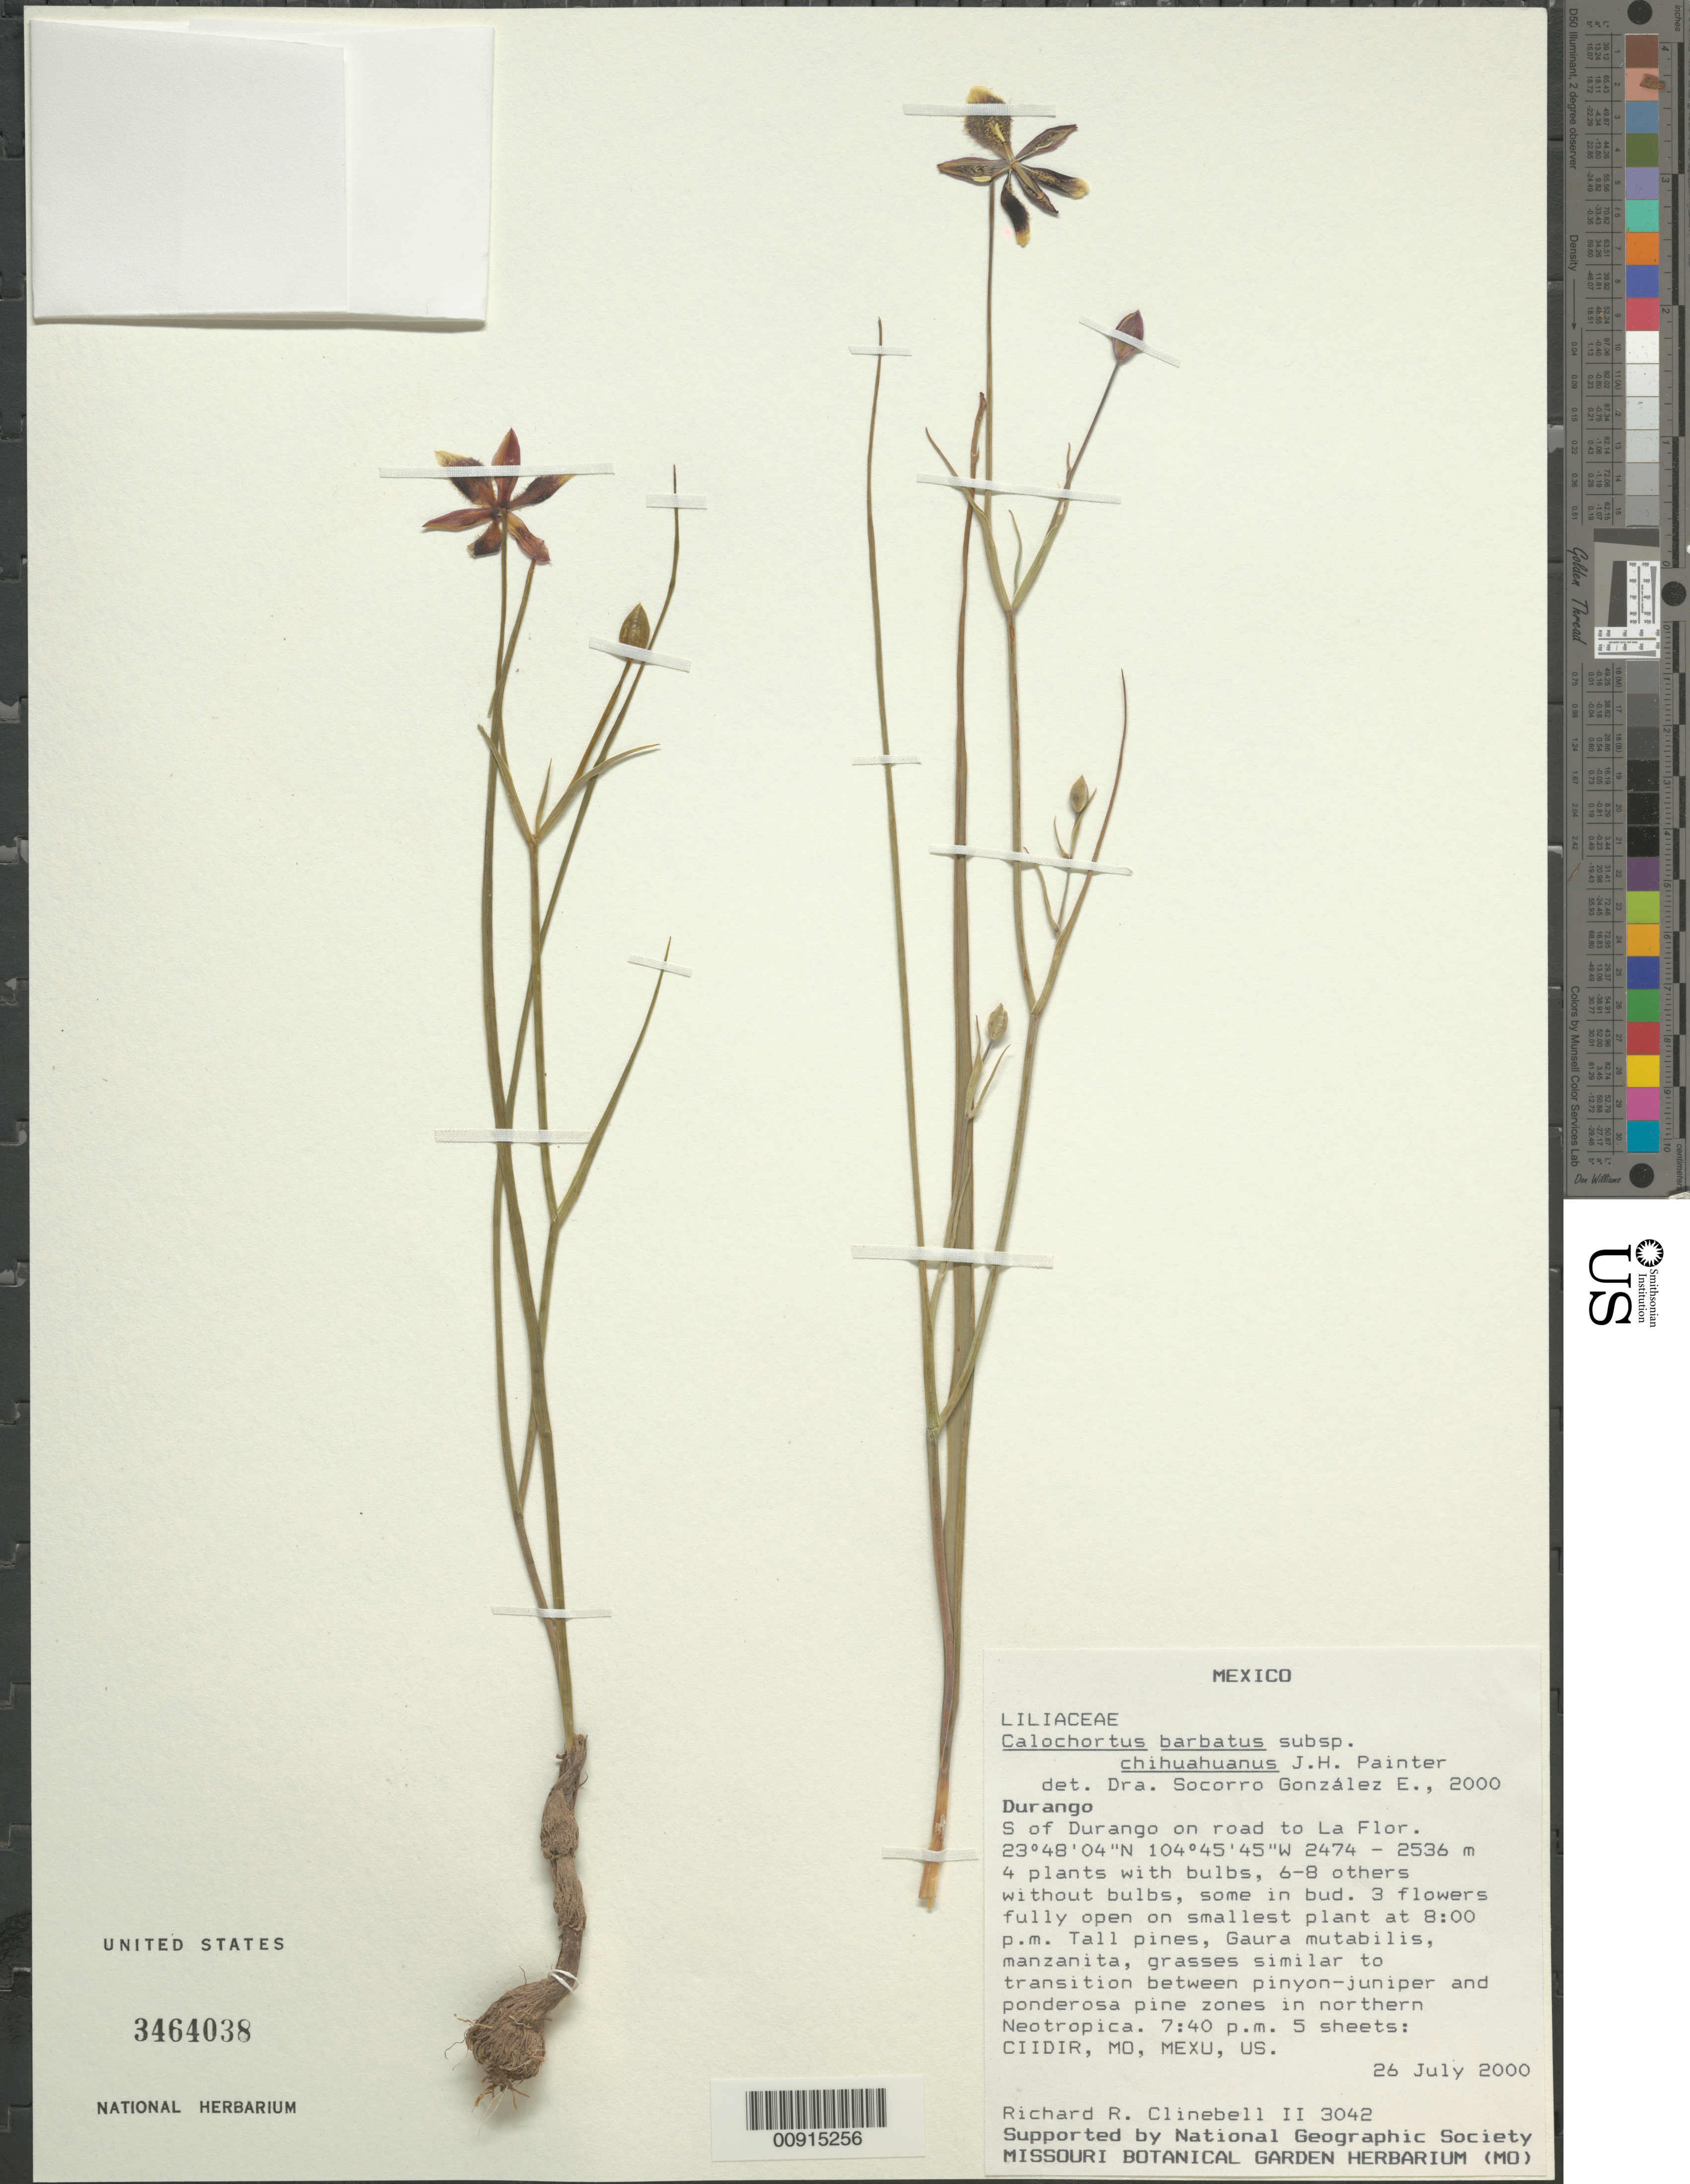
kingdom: Plantae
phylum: Tracheophyta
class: Liliopsida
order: Liliales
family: Liliaceae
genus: Calochortus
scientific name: Calochortus barbatus subsp. chihuahuanus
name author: J.H. Painter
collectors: R. Clinebell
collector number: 3042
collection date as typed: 26 Jul 2000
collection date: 2000-07-26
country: Mexico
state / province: Durango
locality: S of Durango on road to La Flor.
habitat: Tall pines, Gaura mutabilis, manzanita, grasses similar to transition betw. pinyon-juniper & ponderosa pine zones in northern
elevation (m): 2536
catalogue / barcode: US 3464038